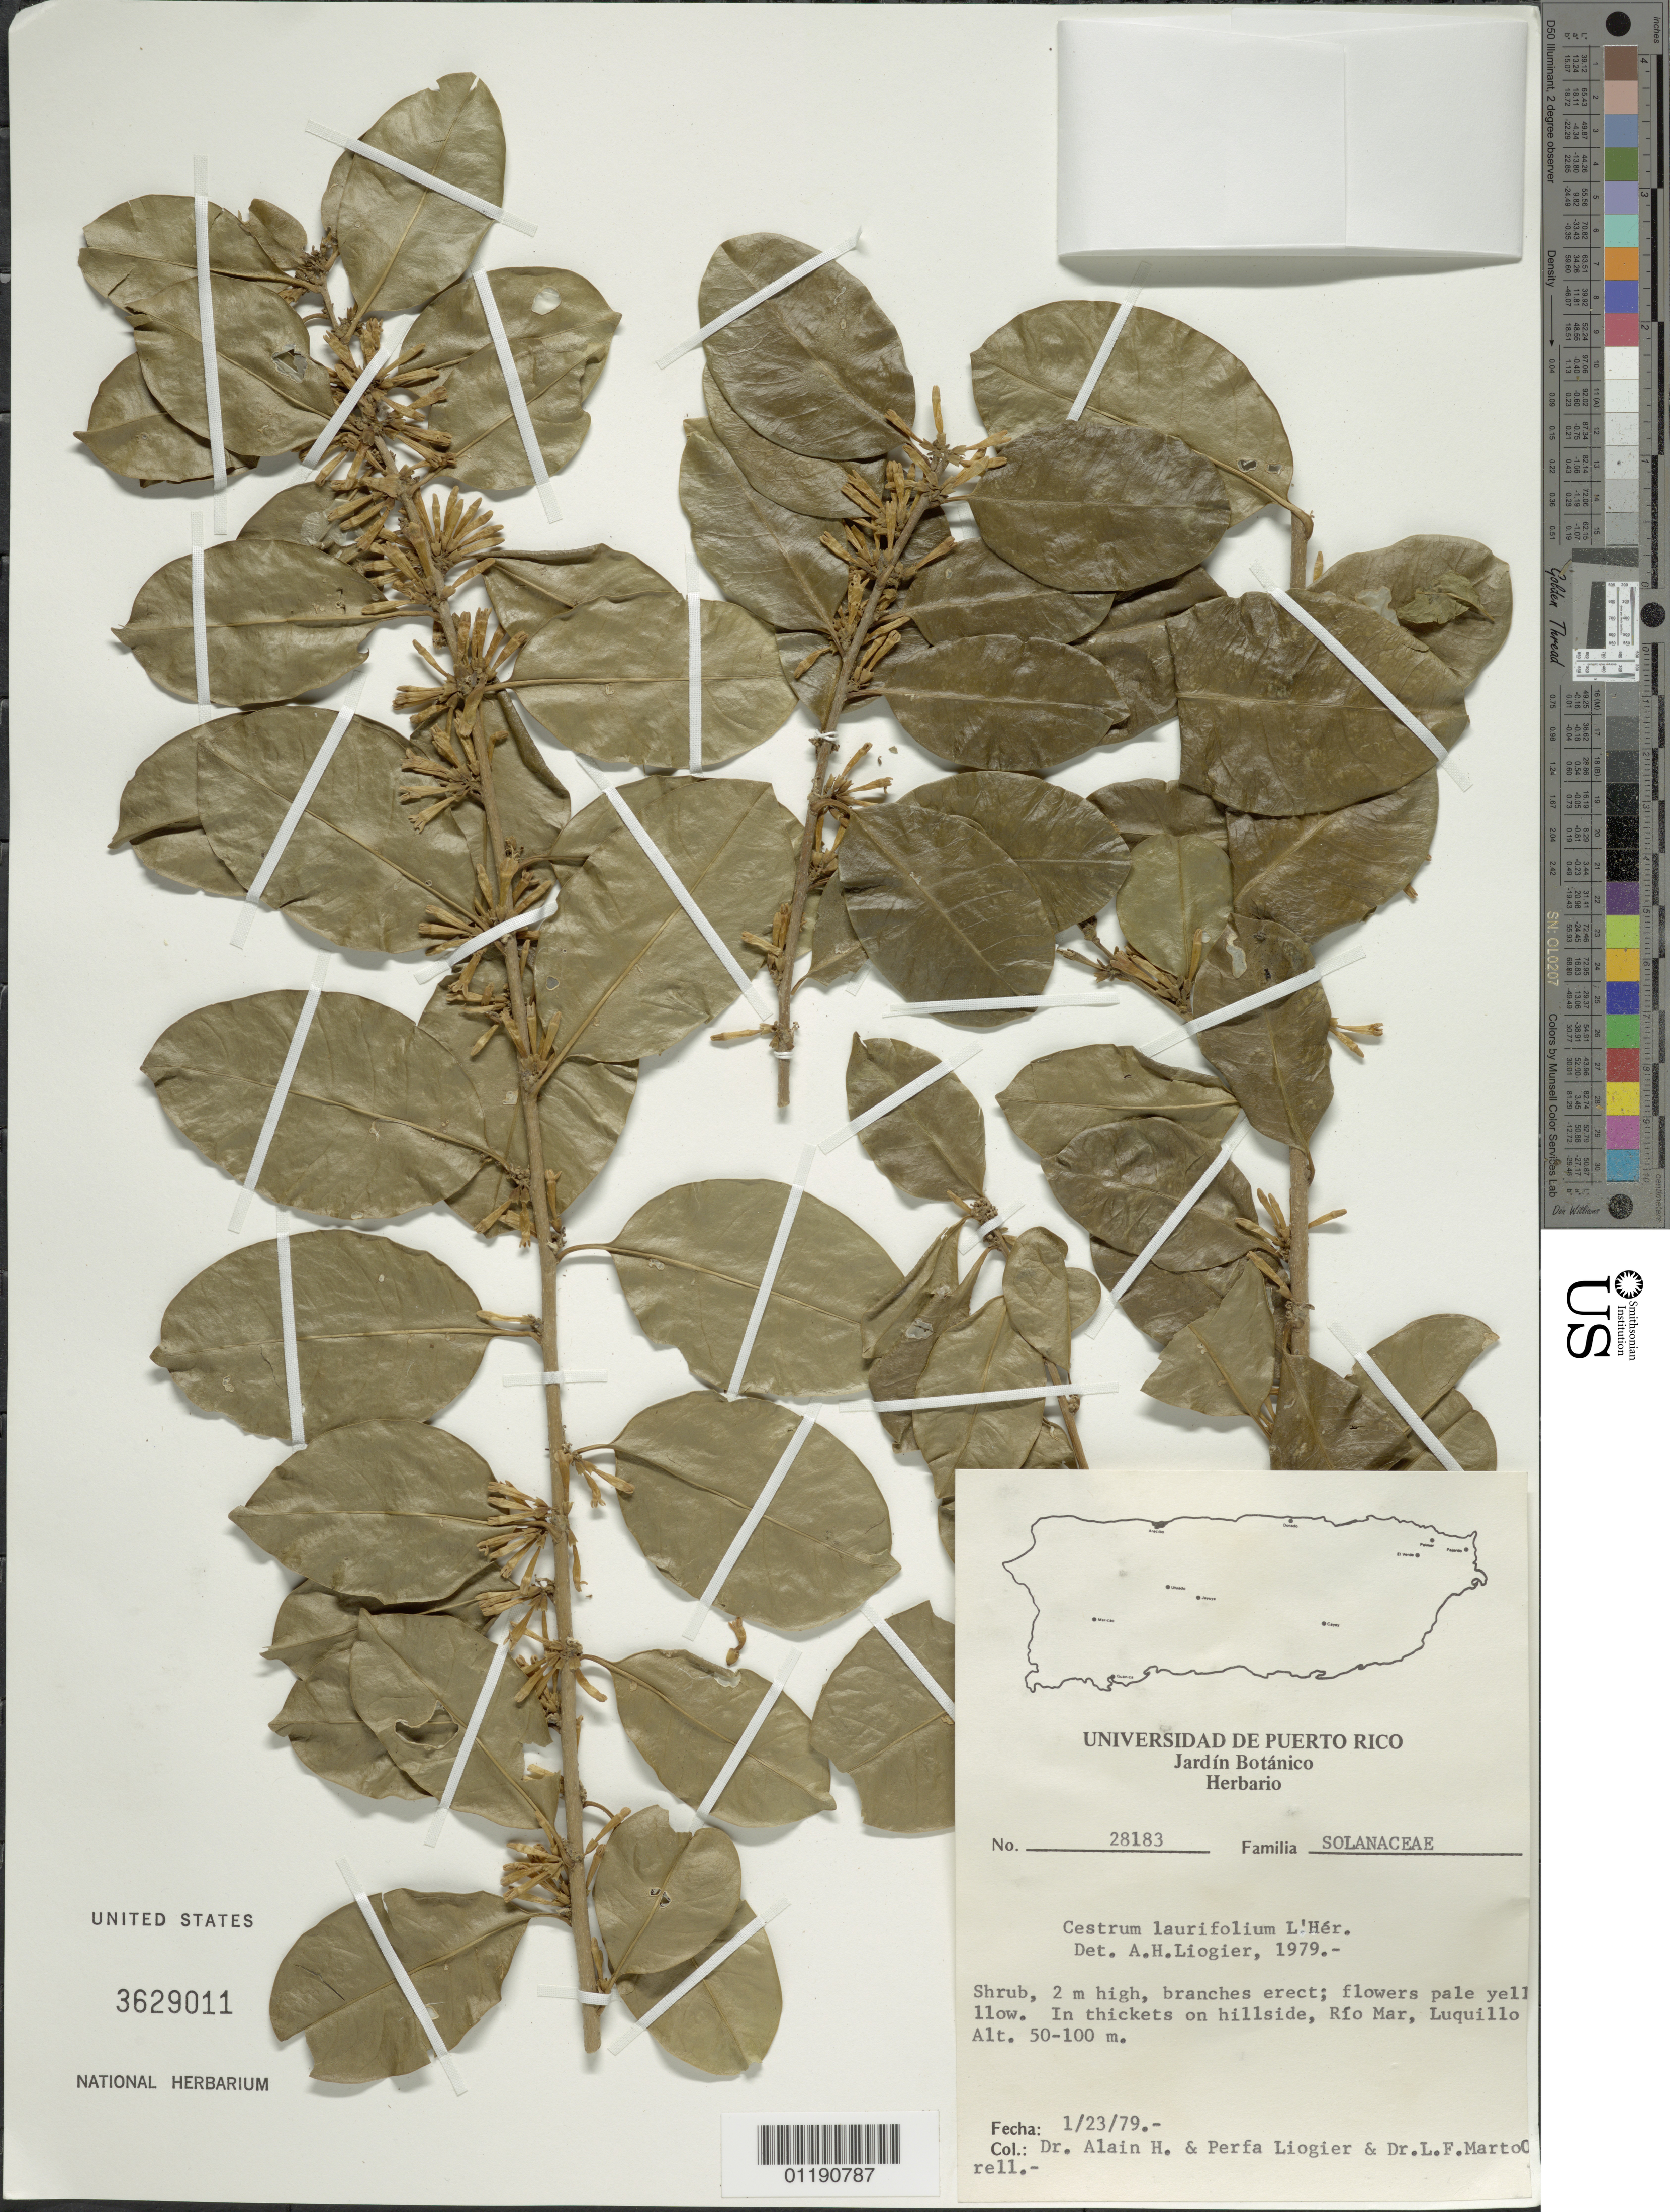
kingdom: Plantae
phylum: Tracheophyta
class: Magnoliopsida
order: Solanales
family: Solanaceae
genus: Cestrum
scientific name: Cestrum laurifolium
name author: L'Hér.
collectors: A. H. Liogier, M. P. Liogier & L. Martorell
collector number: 28183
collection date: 1979-01-23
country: Puerto Rico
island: Puerto Rico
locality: Río Mar, Luquillo.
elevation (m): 50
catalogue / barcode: US 3629011